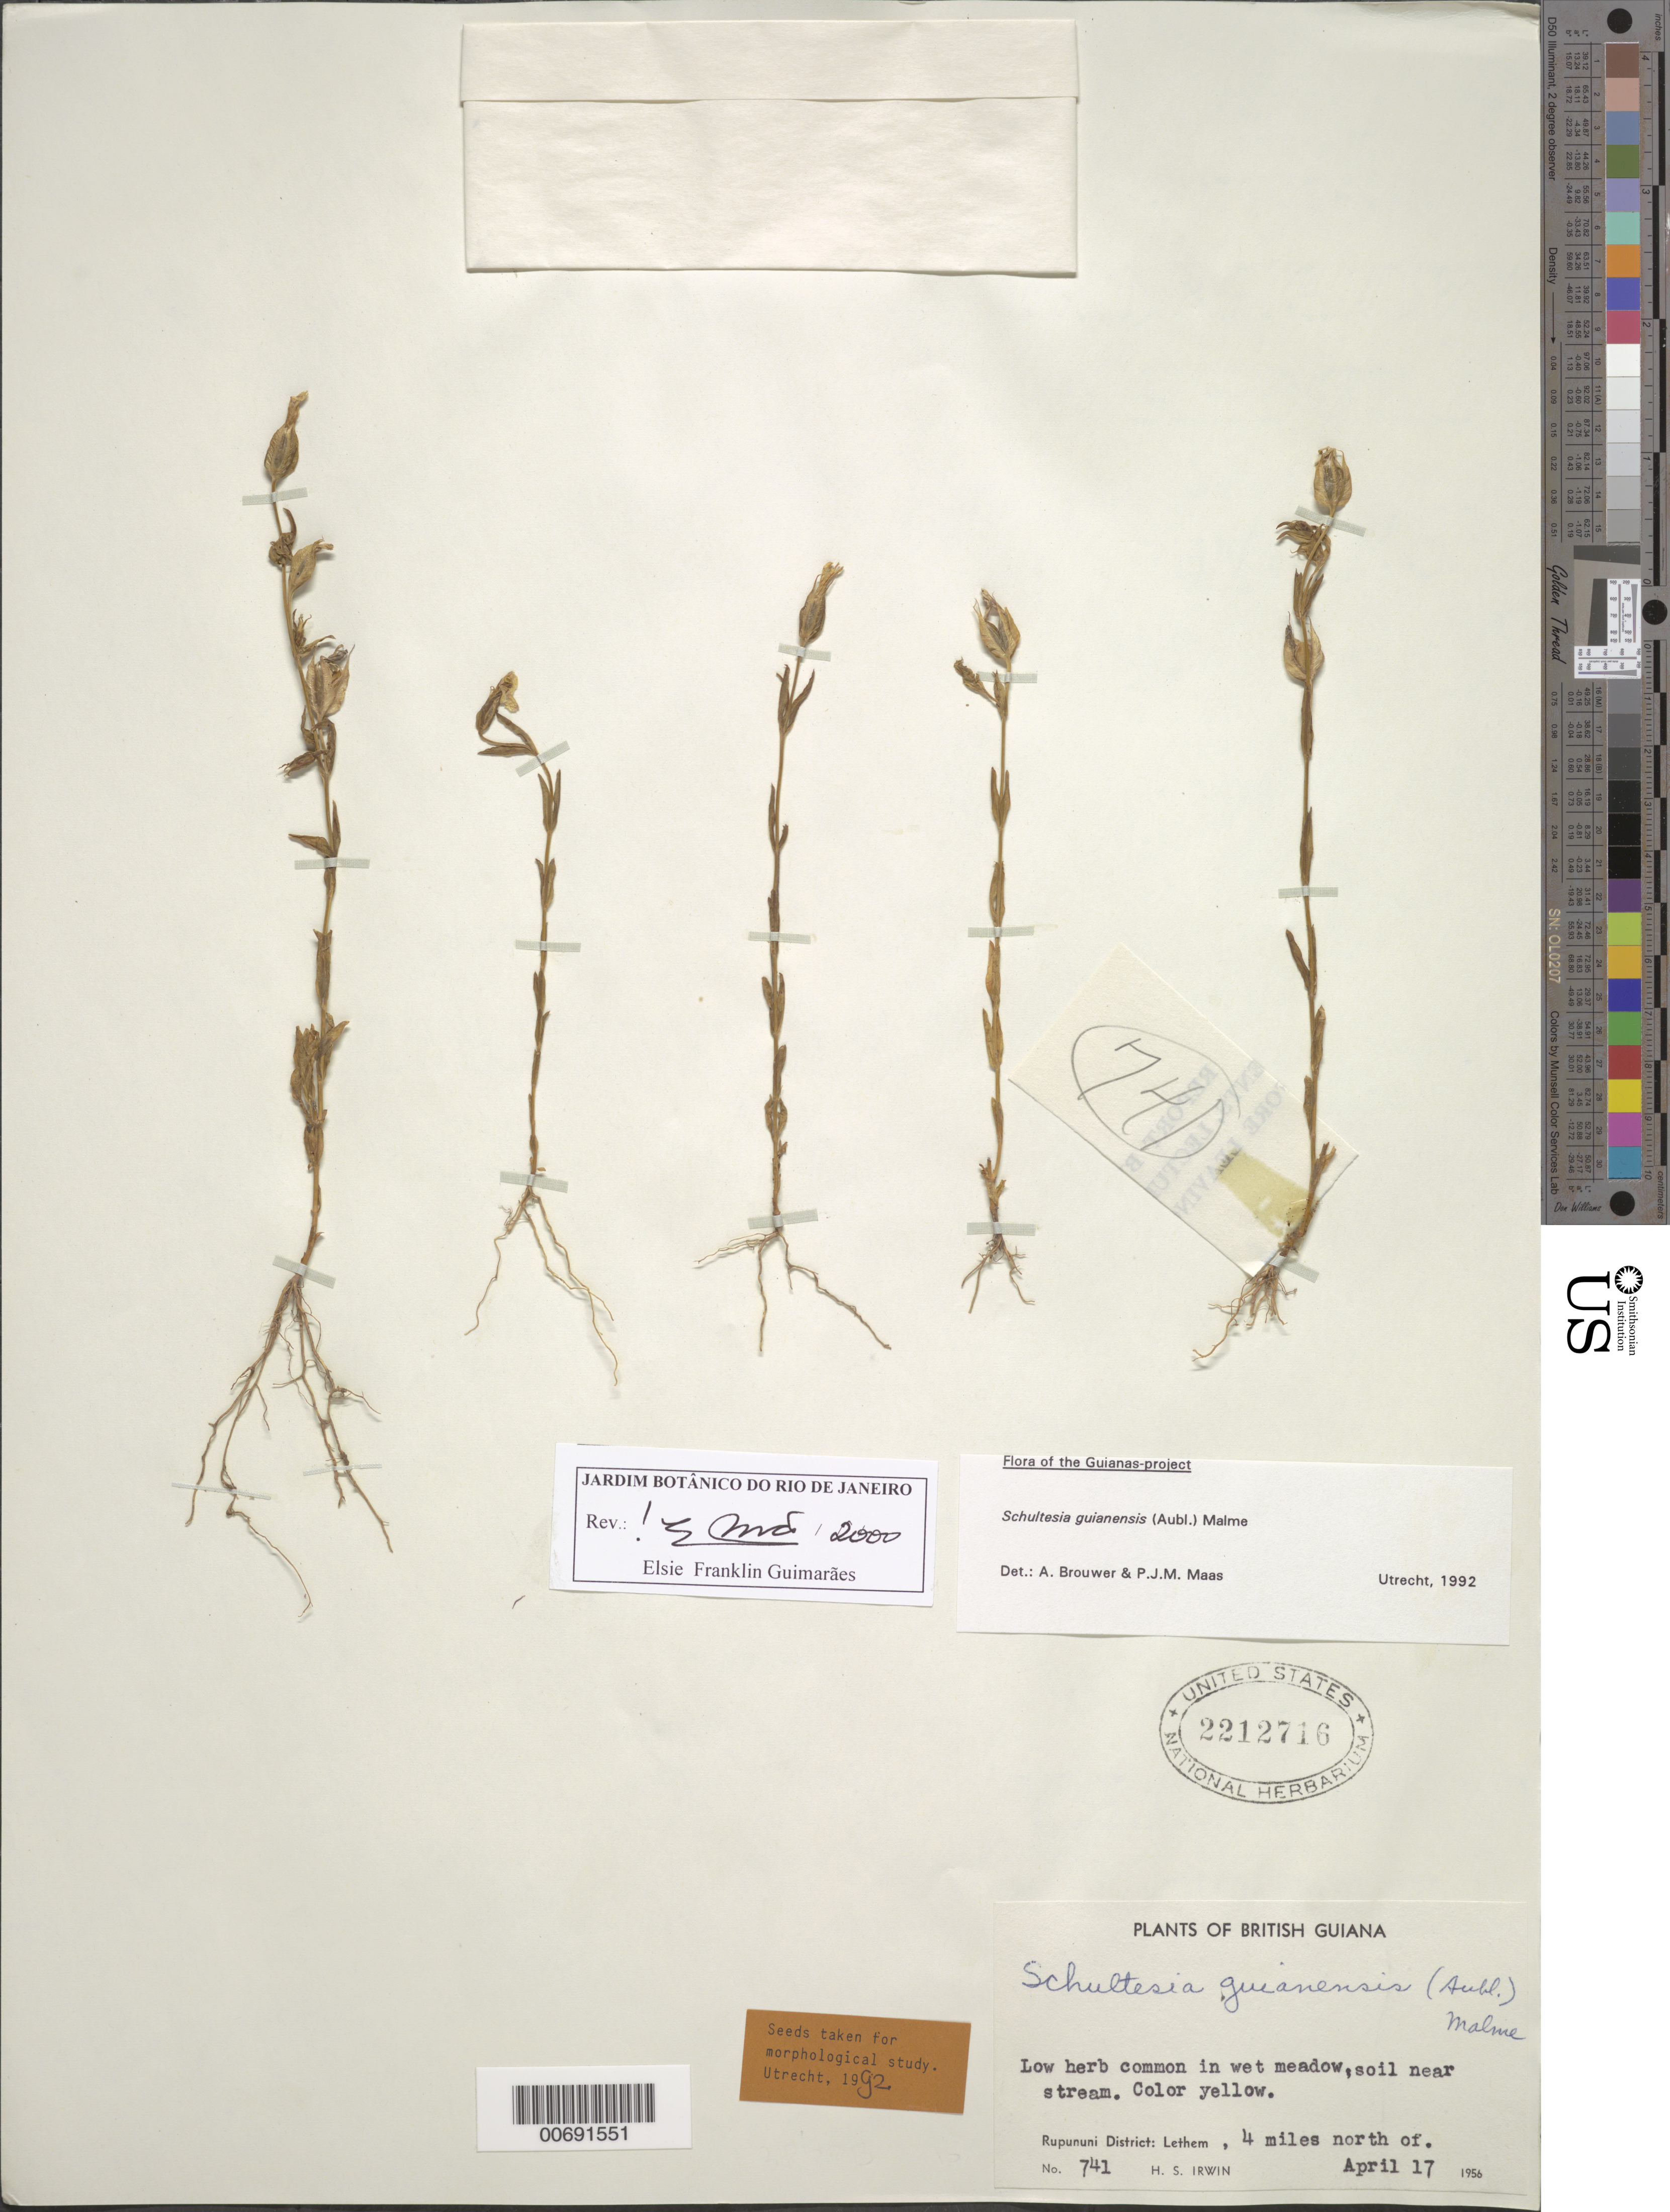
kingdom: Plantae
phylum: Tracheophyta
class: Magnoliopsida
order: Gentianales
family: Gentianaceae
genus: Schultesia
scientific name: Schultesia guianensis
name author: (Aubl.) Malme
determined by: Guimarães, E. F.; Machado, D.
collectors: H. Irwin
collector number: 741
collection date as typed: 17-Apr-56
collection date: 1956-04-17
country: Guyana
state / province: U. Takutu-U. Essequibo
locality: Rupununi Dist., 4 mi. N of Lethem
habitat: Wet meadow, soil near stream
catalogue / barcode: US 2212716